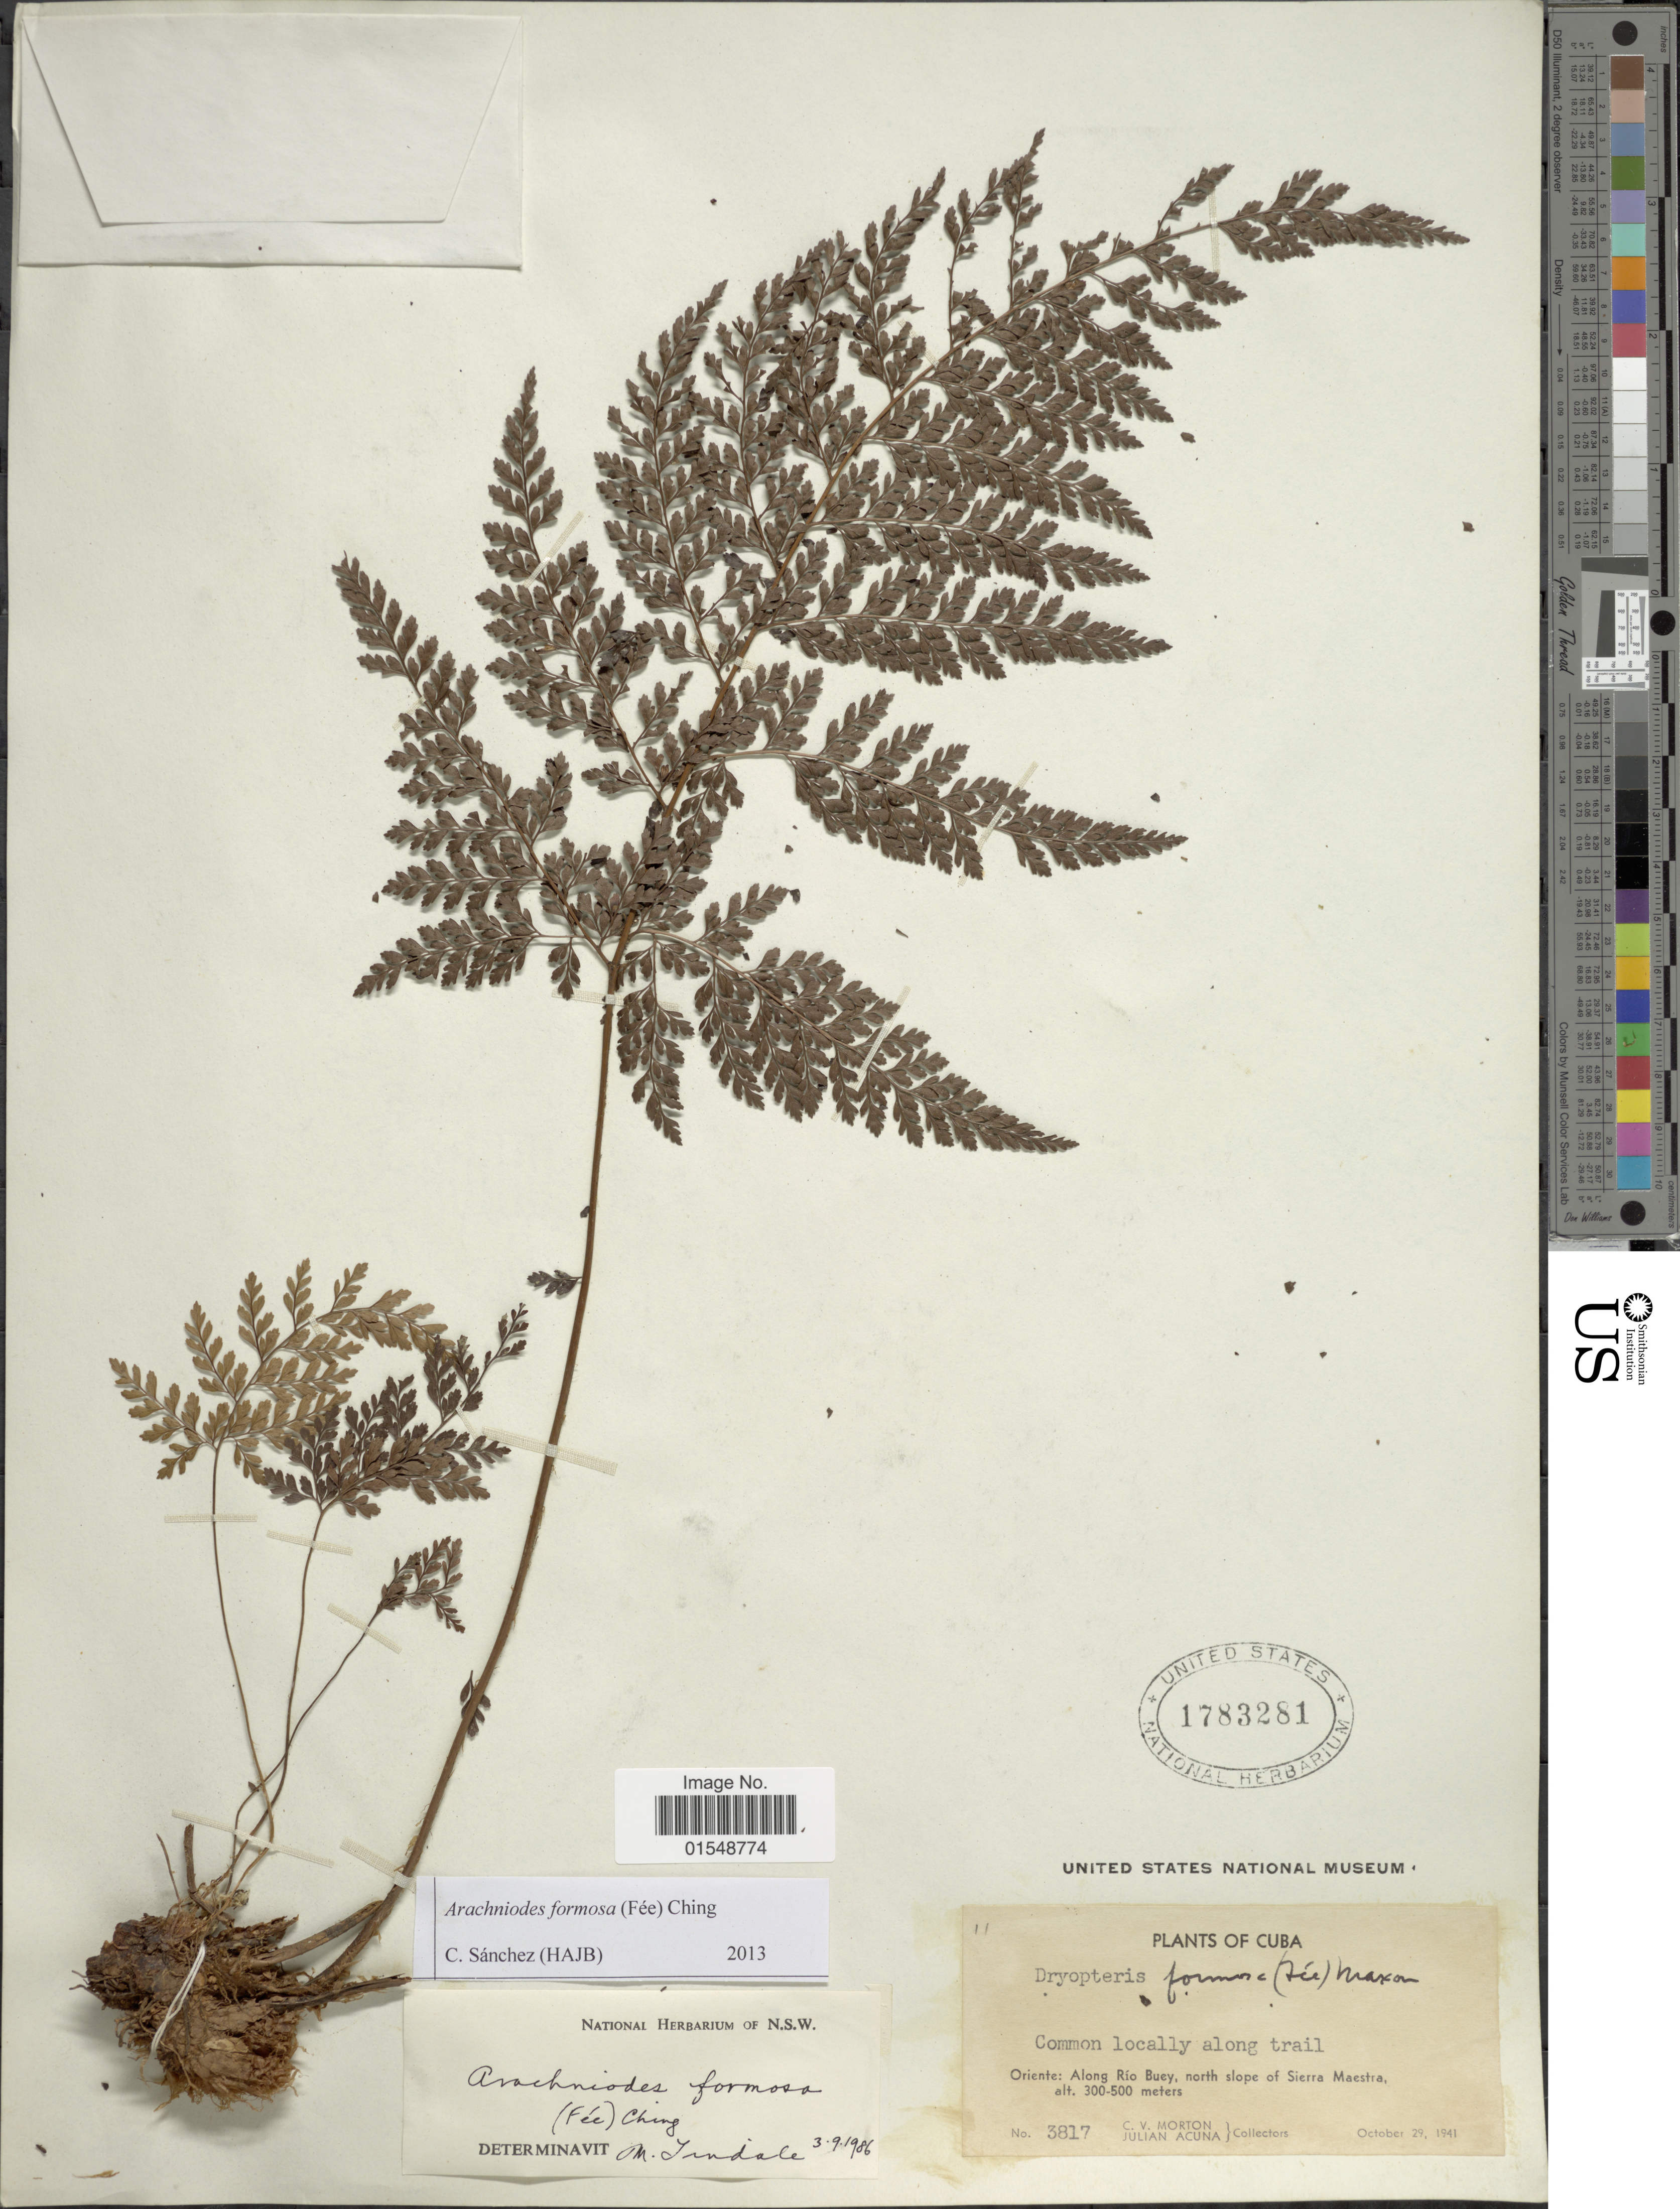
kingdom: Plantae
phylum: Tracheophyta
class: Polypodiopsida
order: Polypodiales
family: Dryopteridaceae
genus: Arachniodes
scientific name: Arachniodes formosa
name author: (Fée) Ching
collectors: C. V. Morton & J. B. Acuña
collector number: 3817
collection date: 1941-10-29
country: Cuba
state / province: Oriente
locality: Along Río Buey, north slope of Sierra Maestra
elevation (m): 300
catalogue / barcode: US 1783281